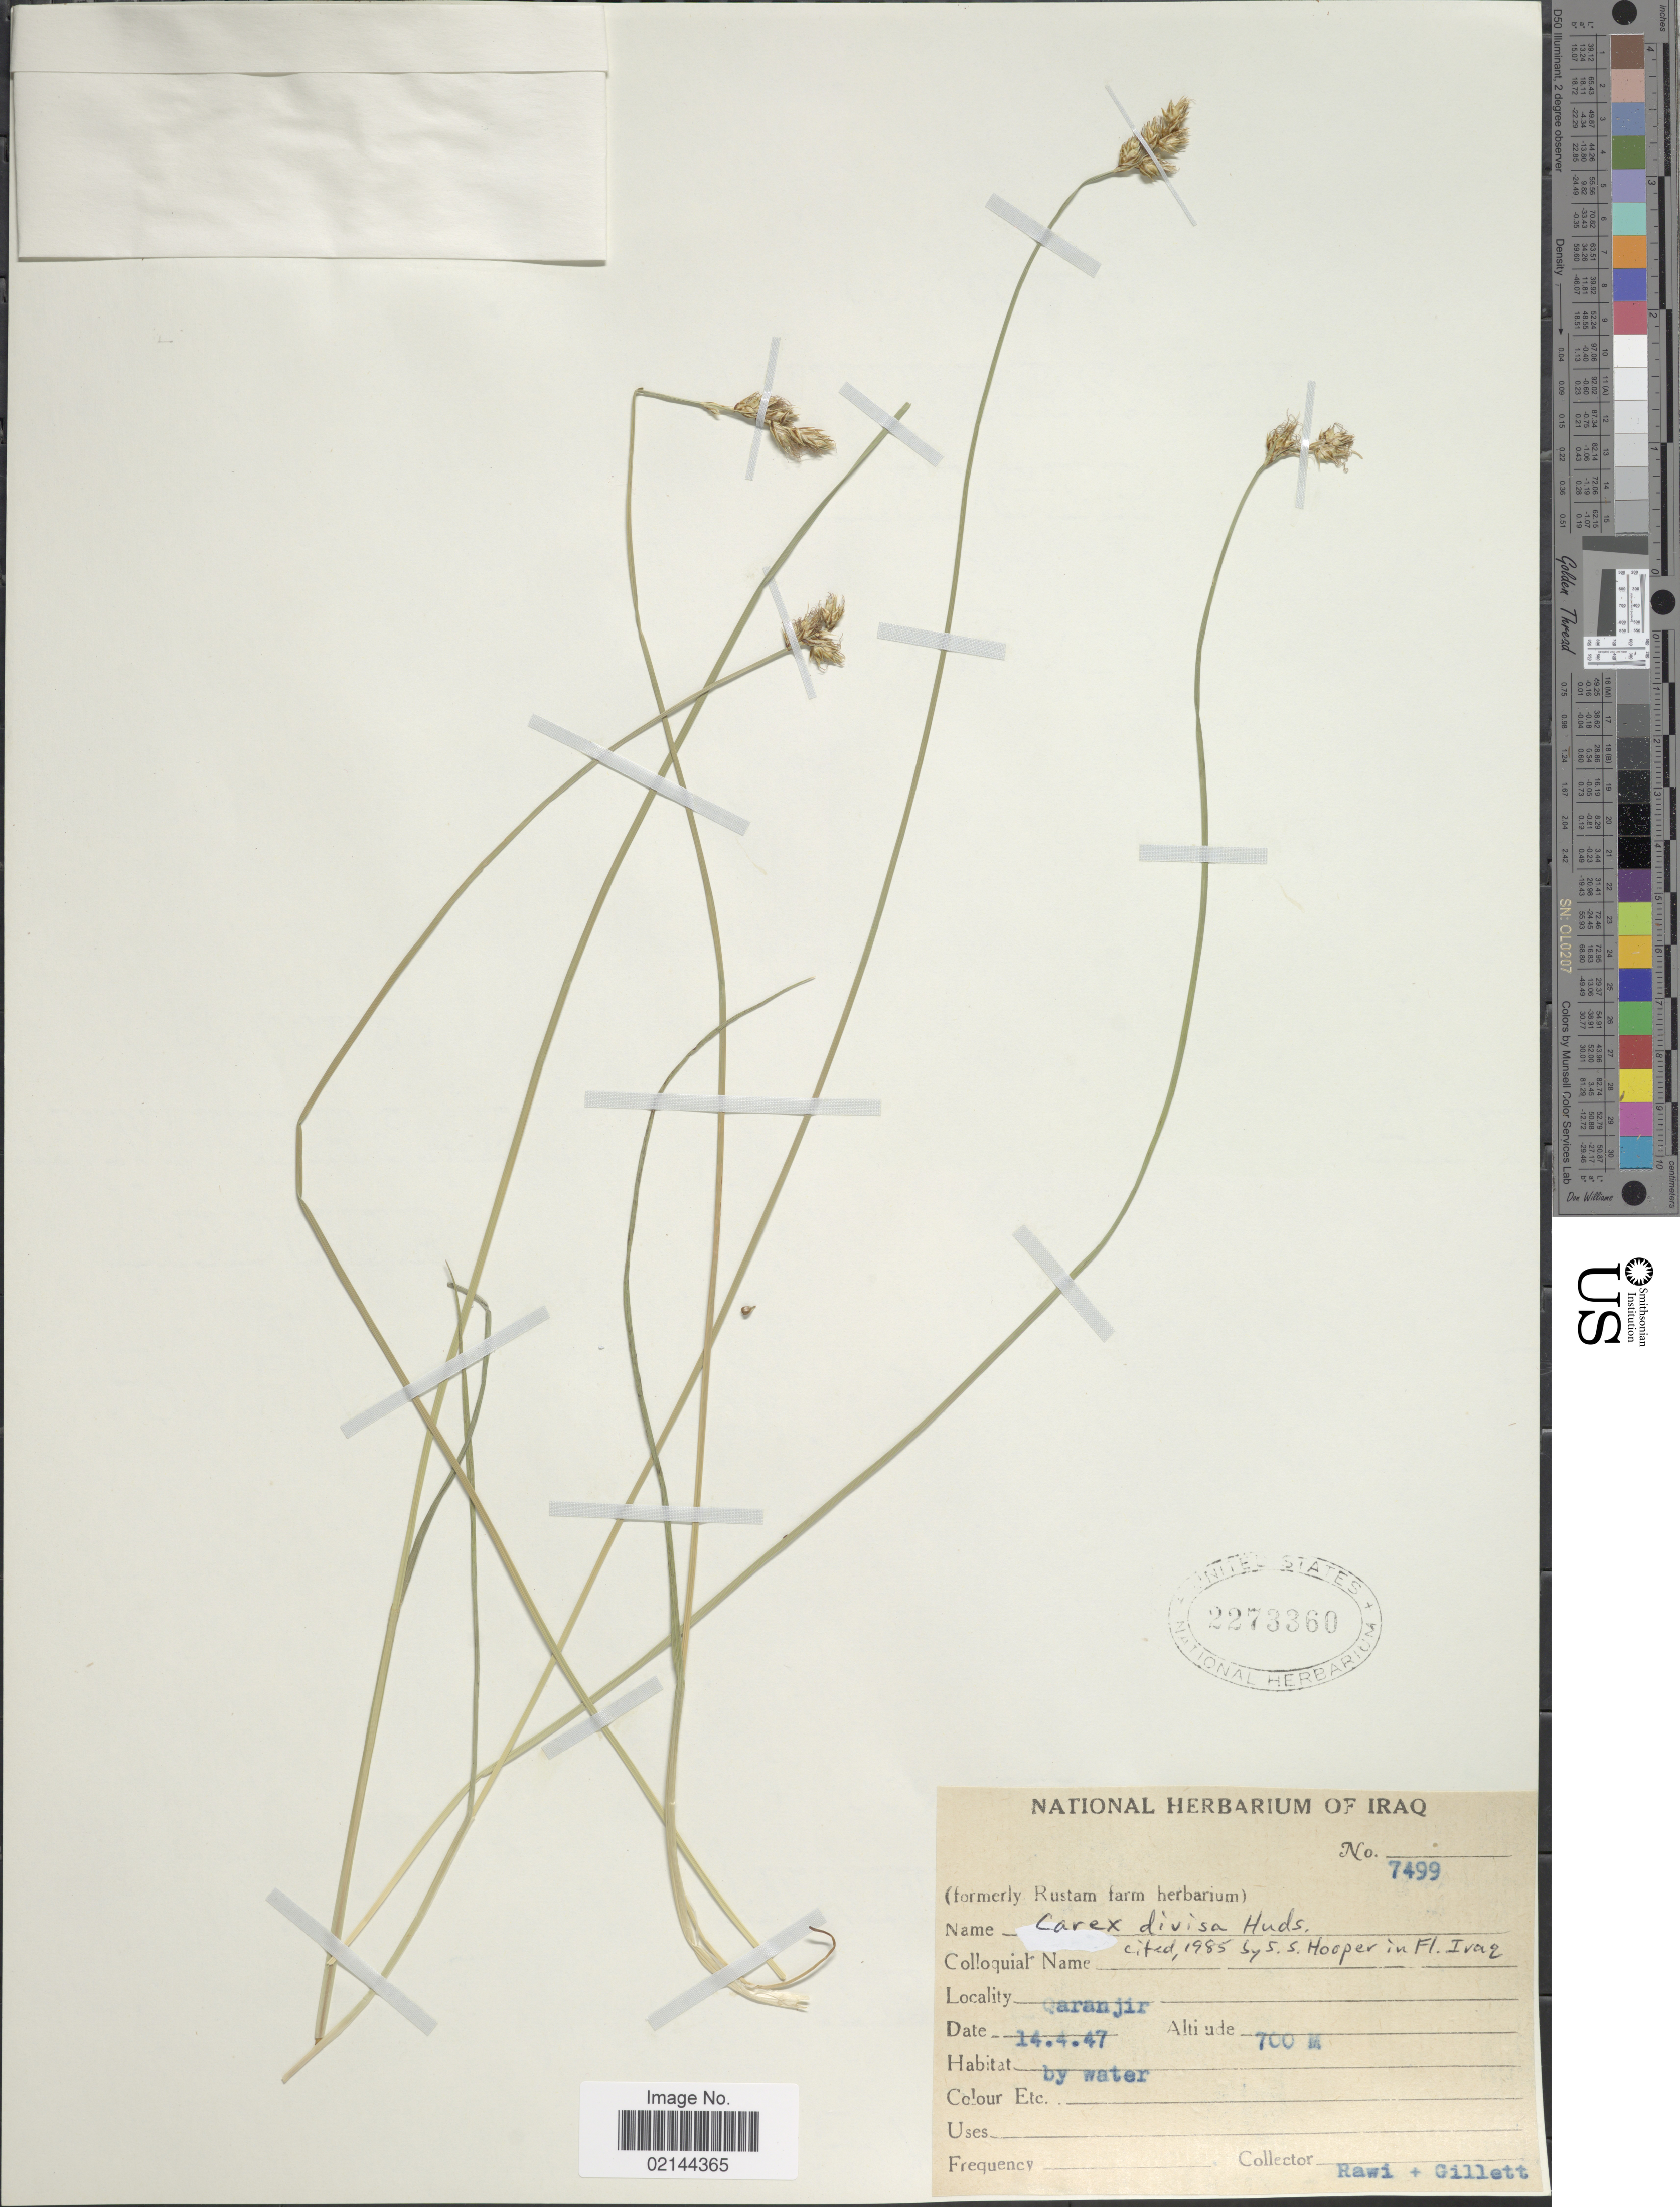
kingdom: Plantae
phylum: Tracheophyta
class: Liliopsida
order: Poales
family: Cyperaceae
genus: Carex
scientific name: Carex divisa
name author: Huds.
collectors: -. Rawi & Gillett, --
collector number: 7499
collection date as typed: Transcribed d/m/y: 14/4/47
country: Iraq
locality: Qaranjir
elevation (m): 700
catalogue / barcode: US 2273360